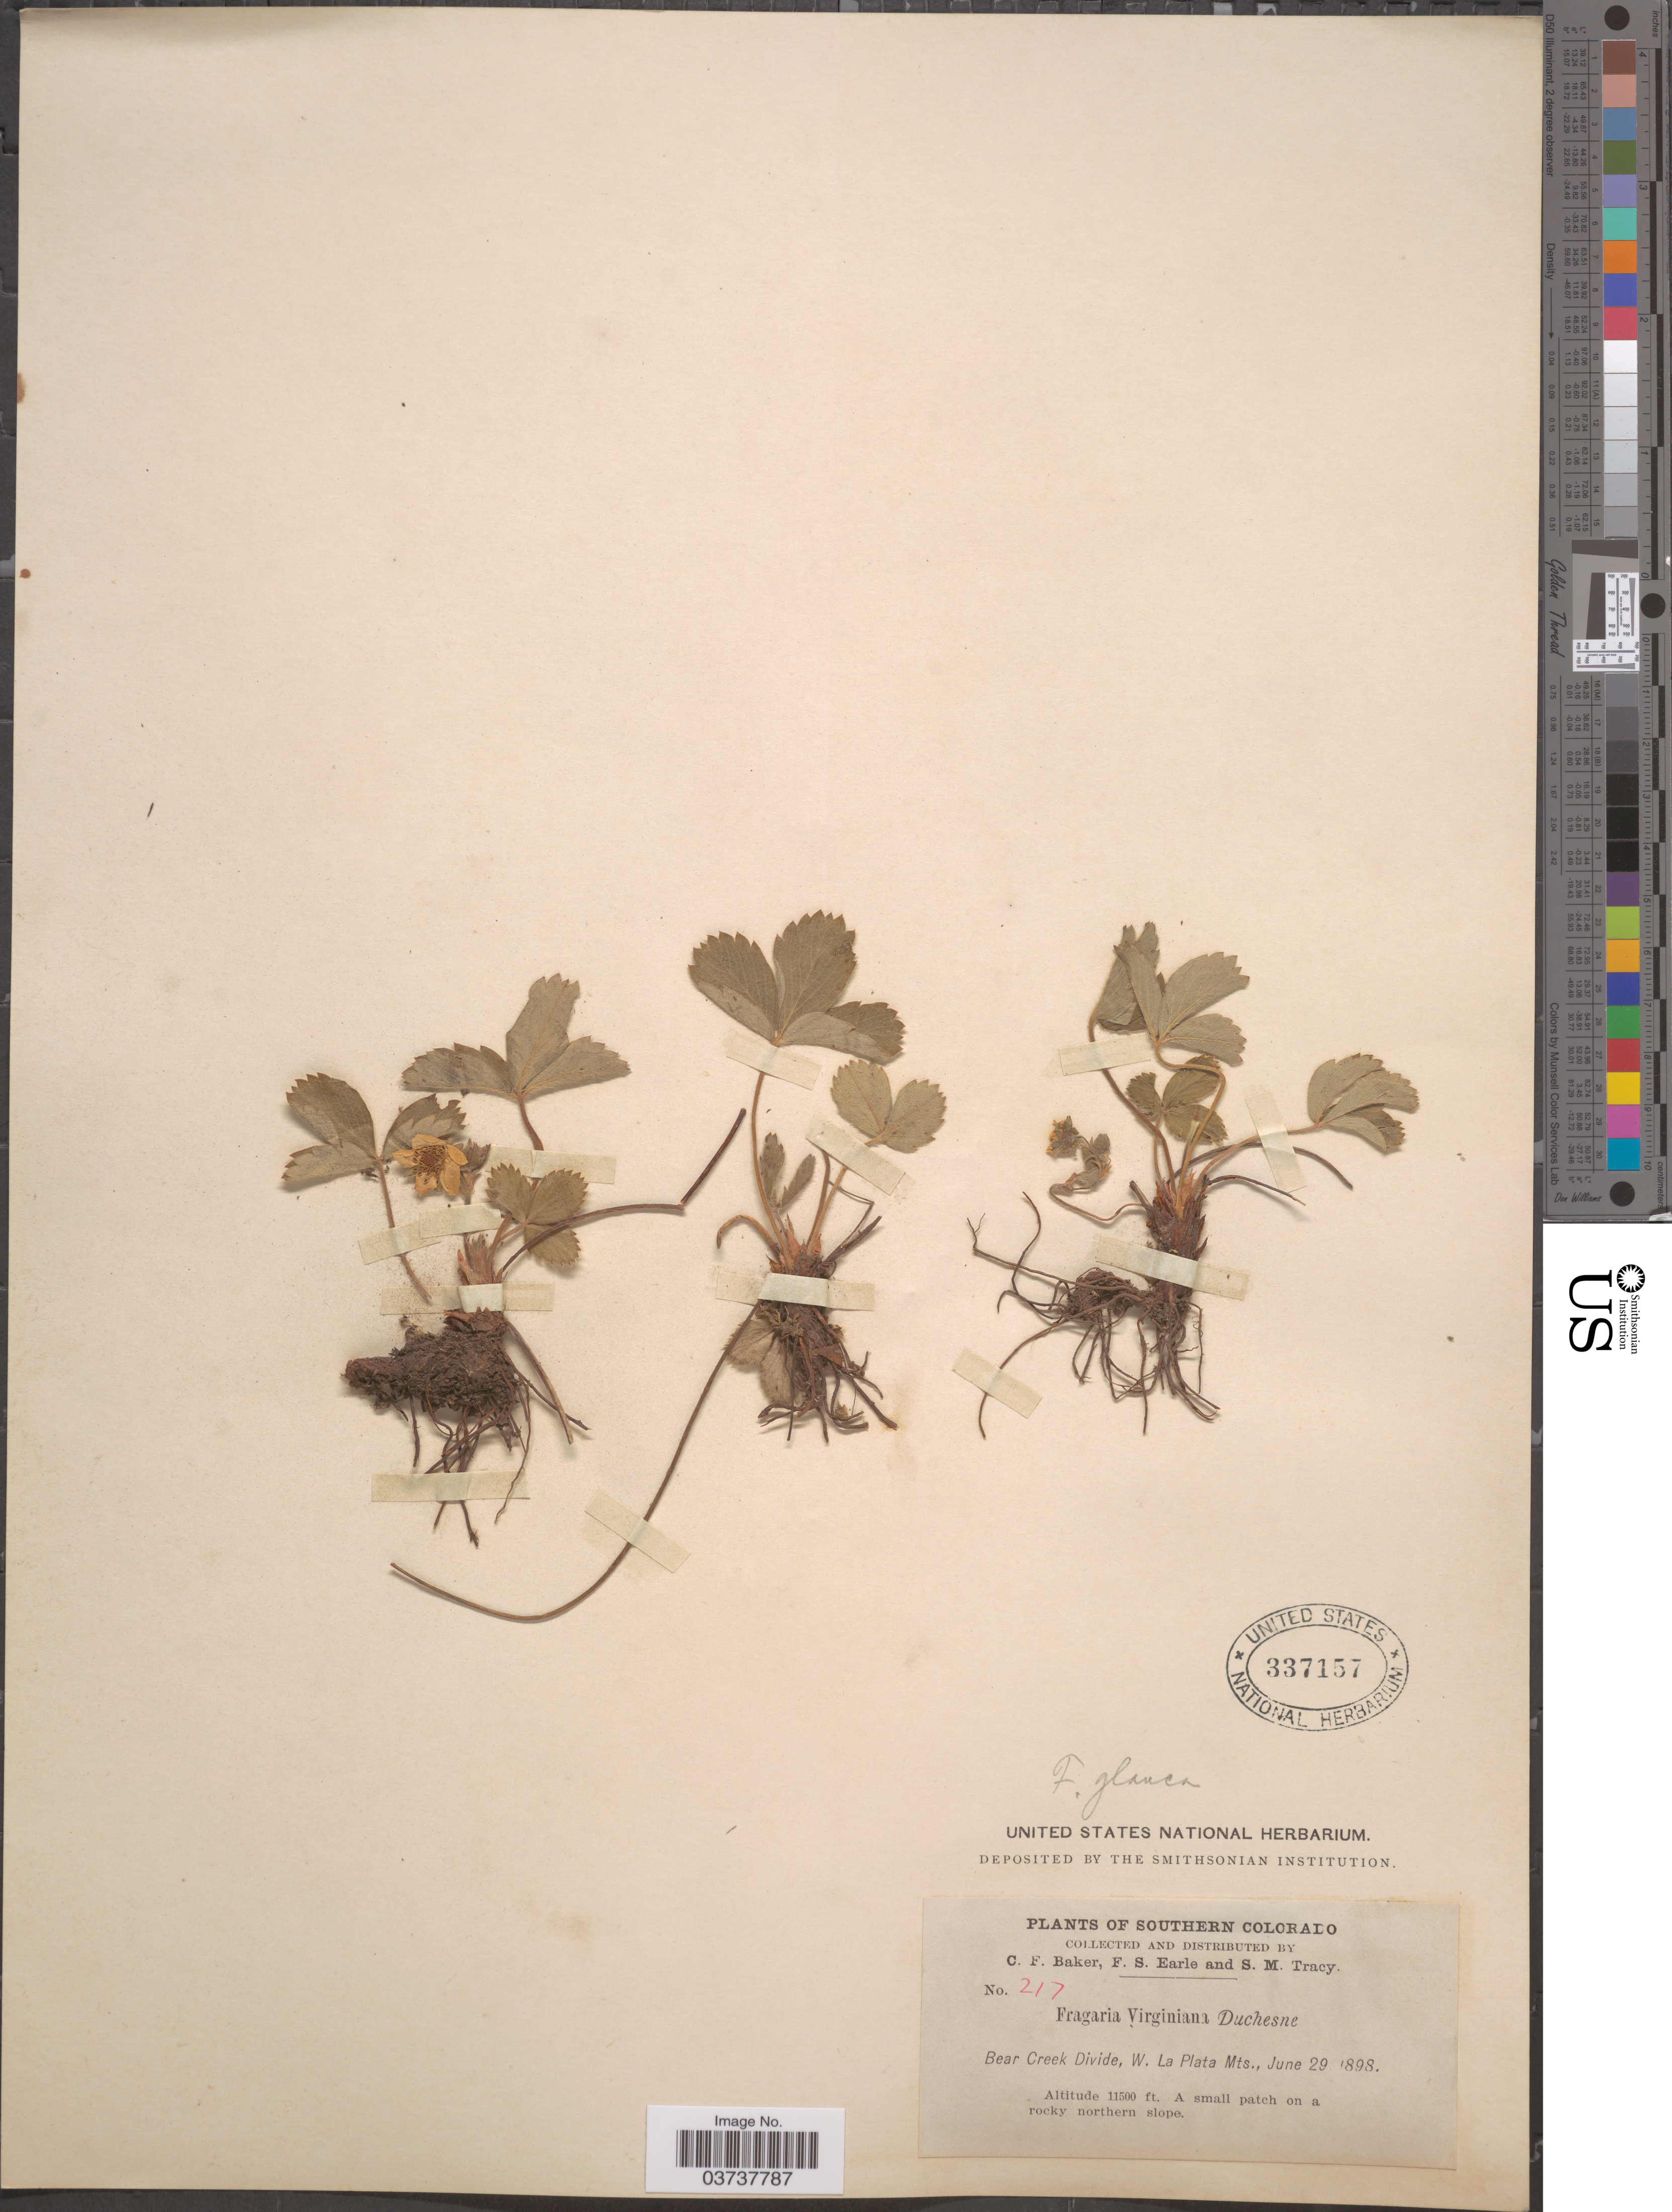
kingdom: Plantae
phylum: Tracheophyta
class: Magnoliopsida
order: Rosales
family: Rosaceae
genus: Fragaria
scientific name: Fragaria virginiana subsp. glauca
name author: (S. Watson) Staudt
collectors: C. F. Baker, F. S. Earle & S. M. Tracy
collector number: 217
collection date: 1898-06-29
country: United States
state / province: Colorado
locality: Southern Colorado. Bear Creek Divide, W. La Plata Mts.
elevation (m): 3505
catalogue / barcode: US 337157